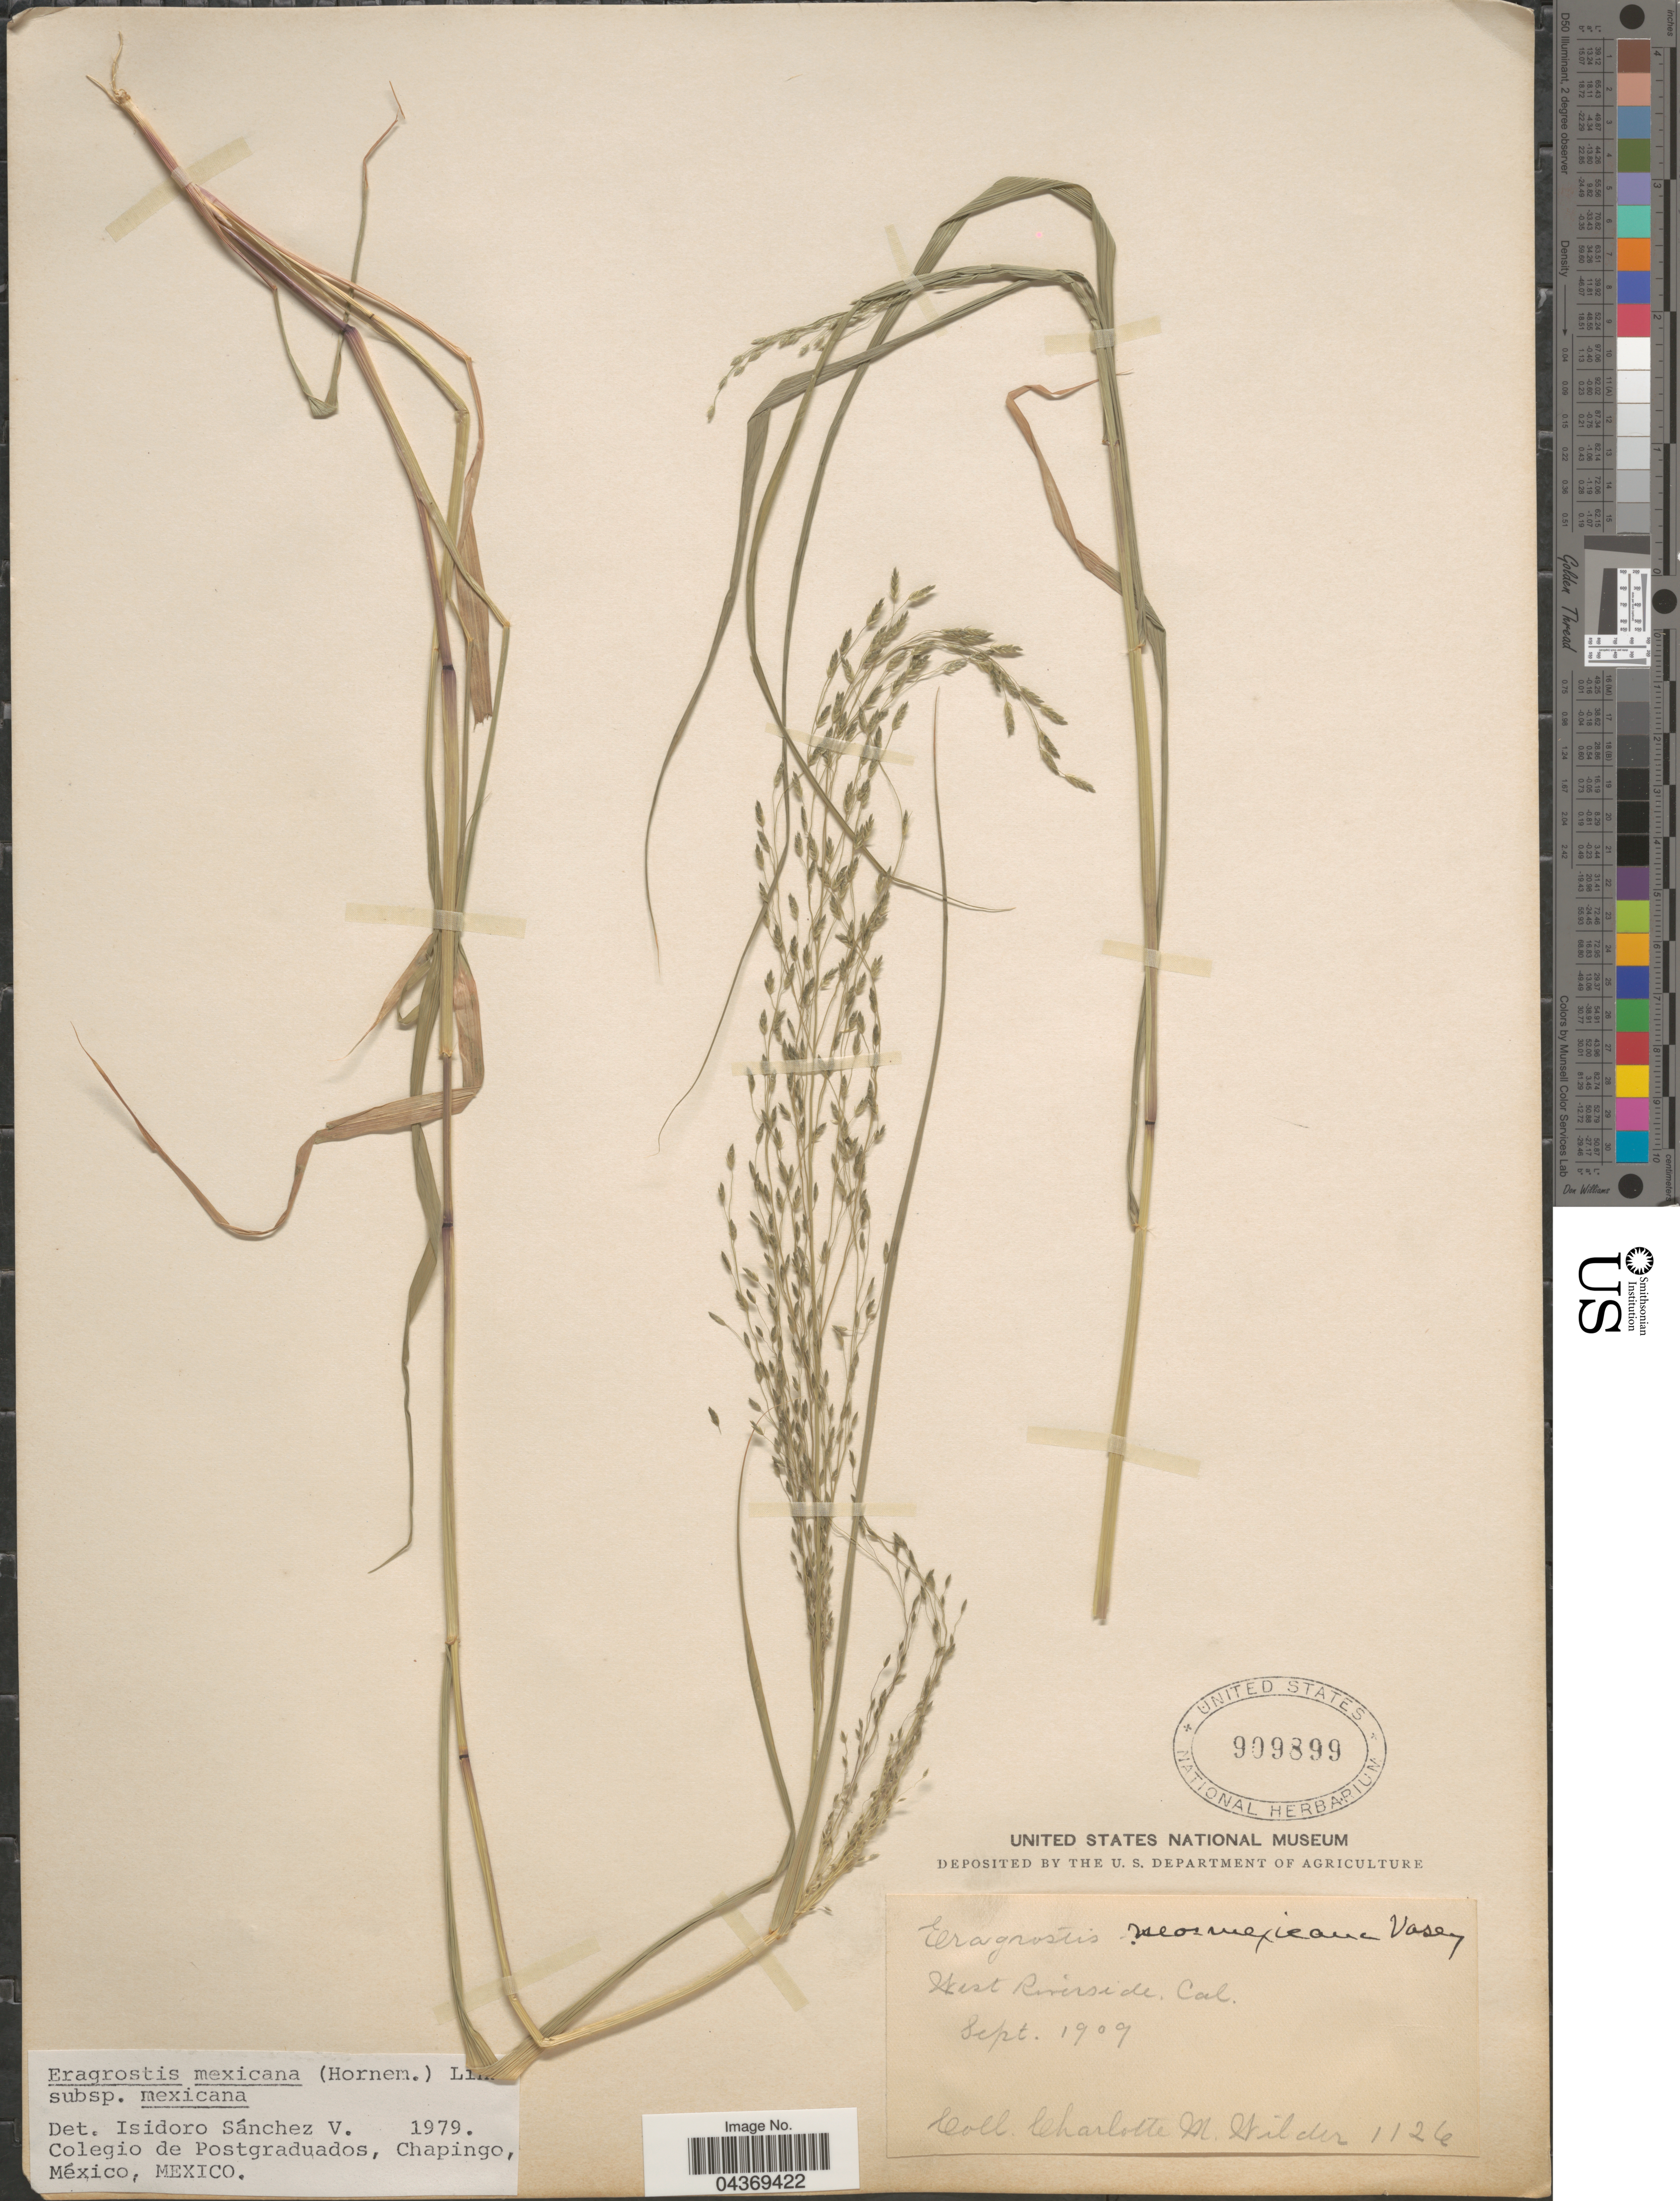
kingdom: Plantae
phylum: Tracheophyta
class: Liliopsida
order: Poales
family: Poaceae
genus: Eragrostis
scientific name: Eragrostis mexicana subsp. mexicana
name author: (Hornem.) Link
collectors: C. Wilder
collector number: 1126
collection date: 1909-09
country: United States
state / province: California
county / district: Riverside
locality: West Riverside.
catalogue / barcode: US 909899